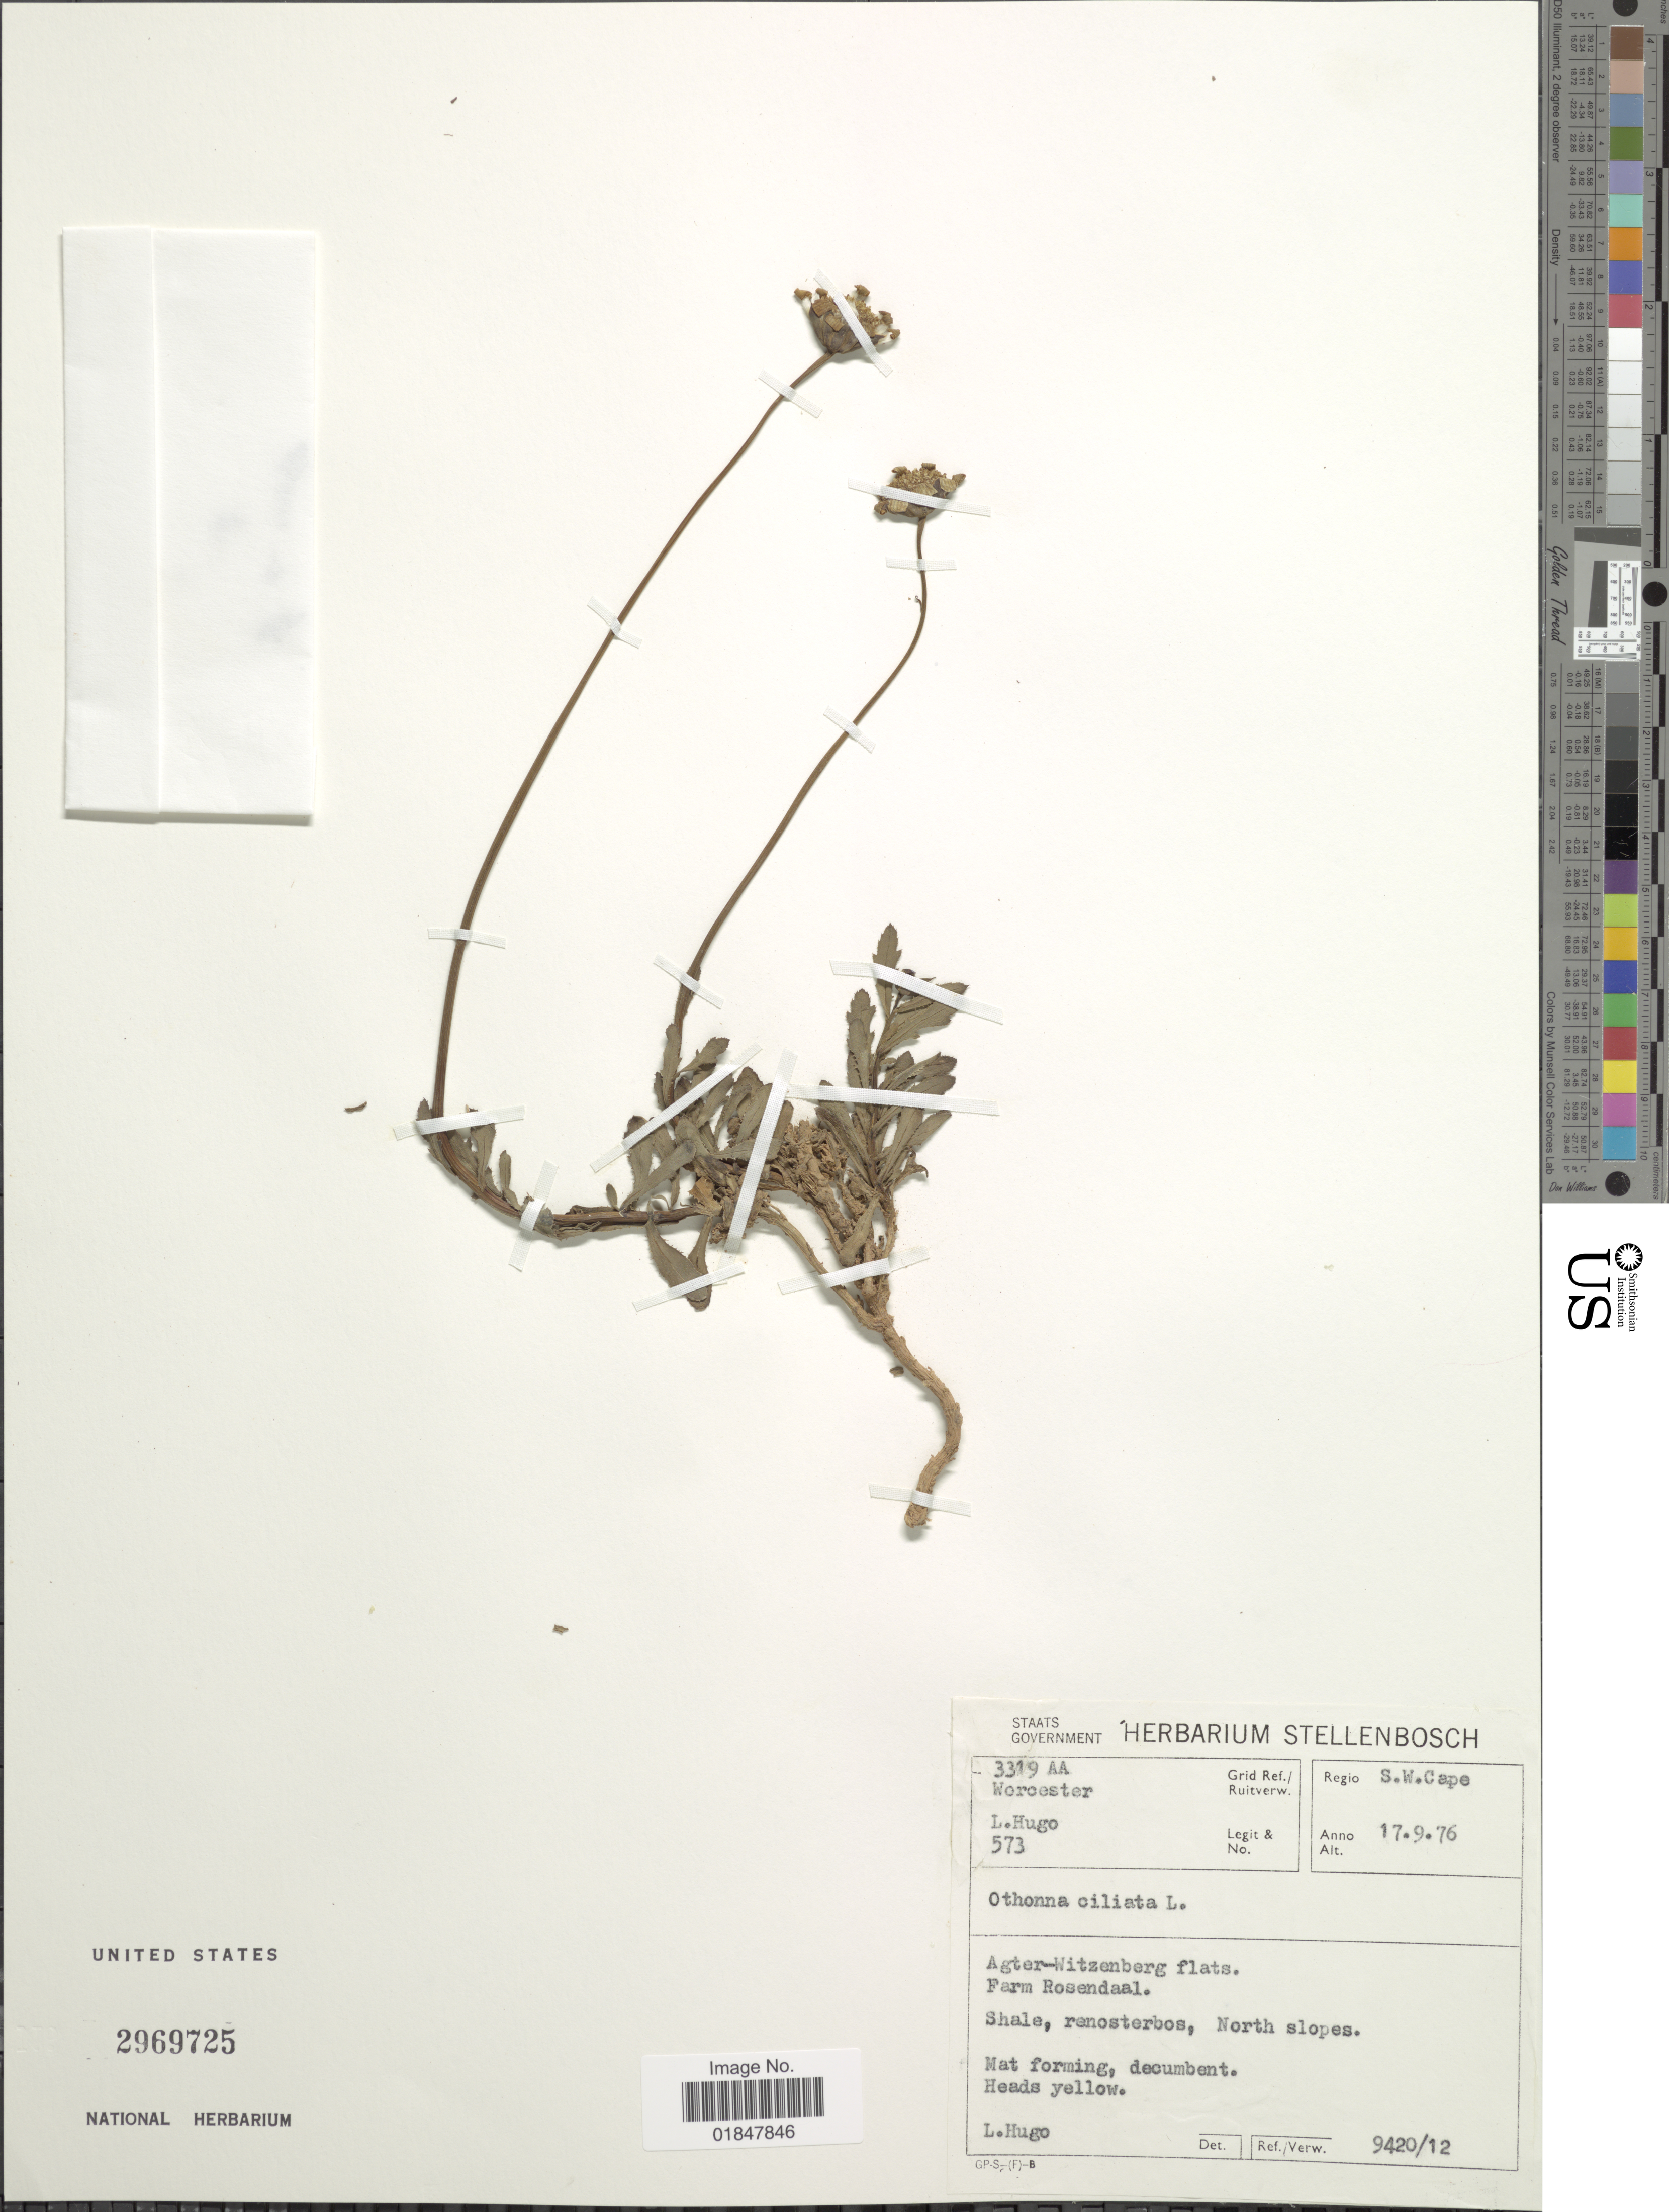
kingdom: Plantae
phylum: Tracheophyta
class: Magnoliopsida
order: Asterales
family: Asteraceae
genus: Othonna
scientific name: Othonna ciliata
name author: L. f.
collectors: L. Hugo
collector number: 573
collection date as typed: Transcribed d/m/y: 17/9/76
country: South Africa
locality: Regio S.W. Cape, Agter-Witzenberg flats, Farm Rosendaal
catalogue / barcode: US 2969725